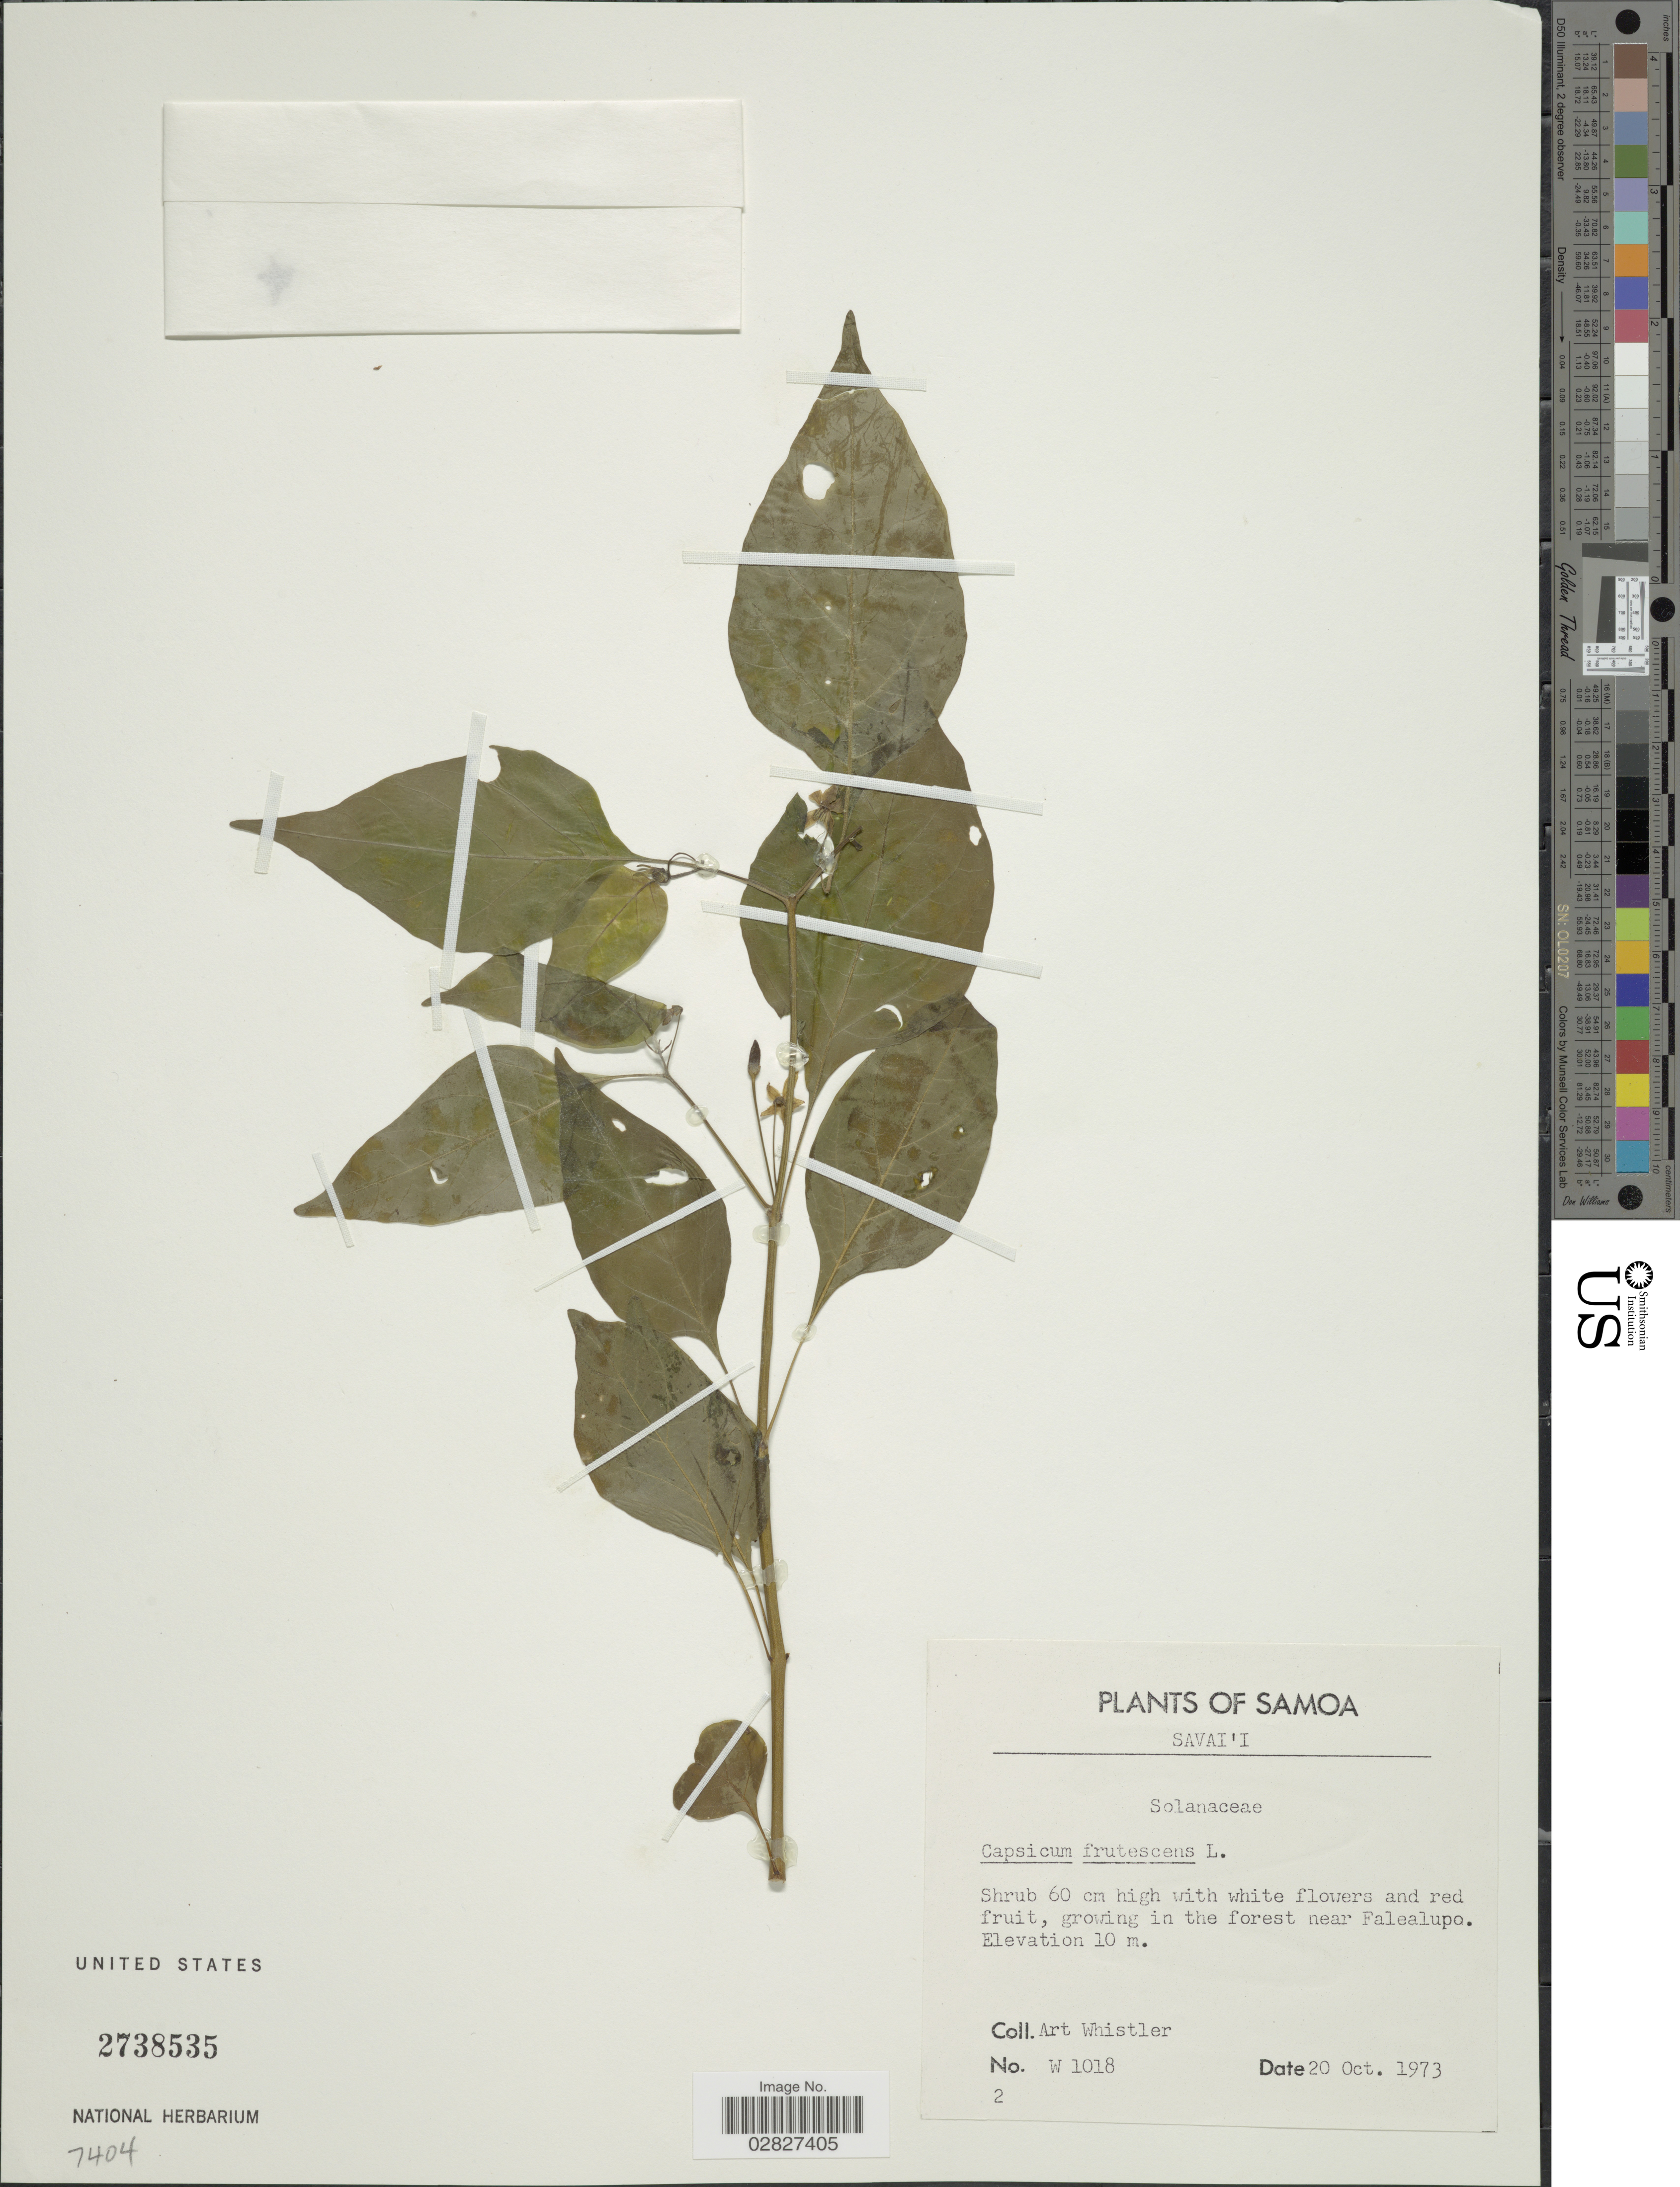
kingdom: Plantae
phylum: Tracheophyta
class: Magnoliopsida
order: Solanales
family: Solanaceae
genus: Capsicum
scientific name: Capsicum frutescens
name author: L.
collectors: A. Whistler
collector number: W 1018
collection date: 1973-10-20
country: Samoa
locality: Samoa. Savai'i. Growing the forest near Falealupo.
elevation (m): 10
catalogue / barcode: US 2738535